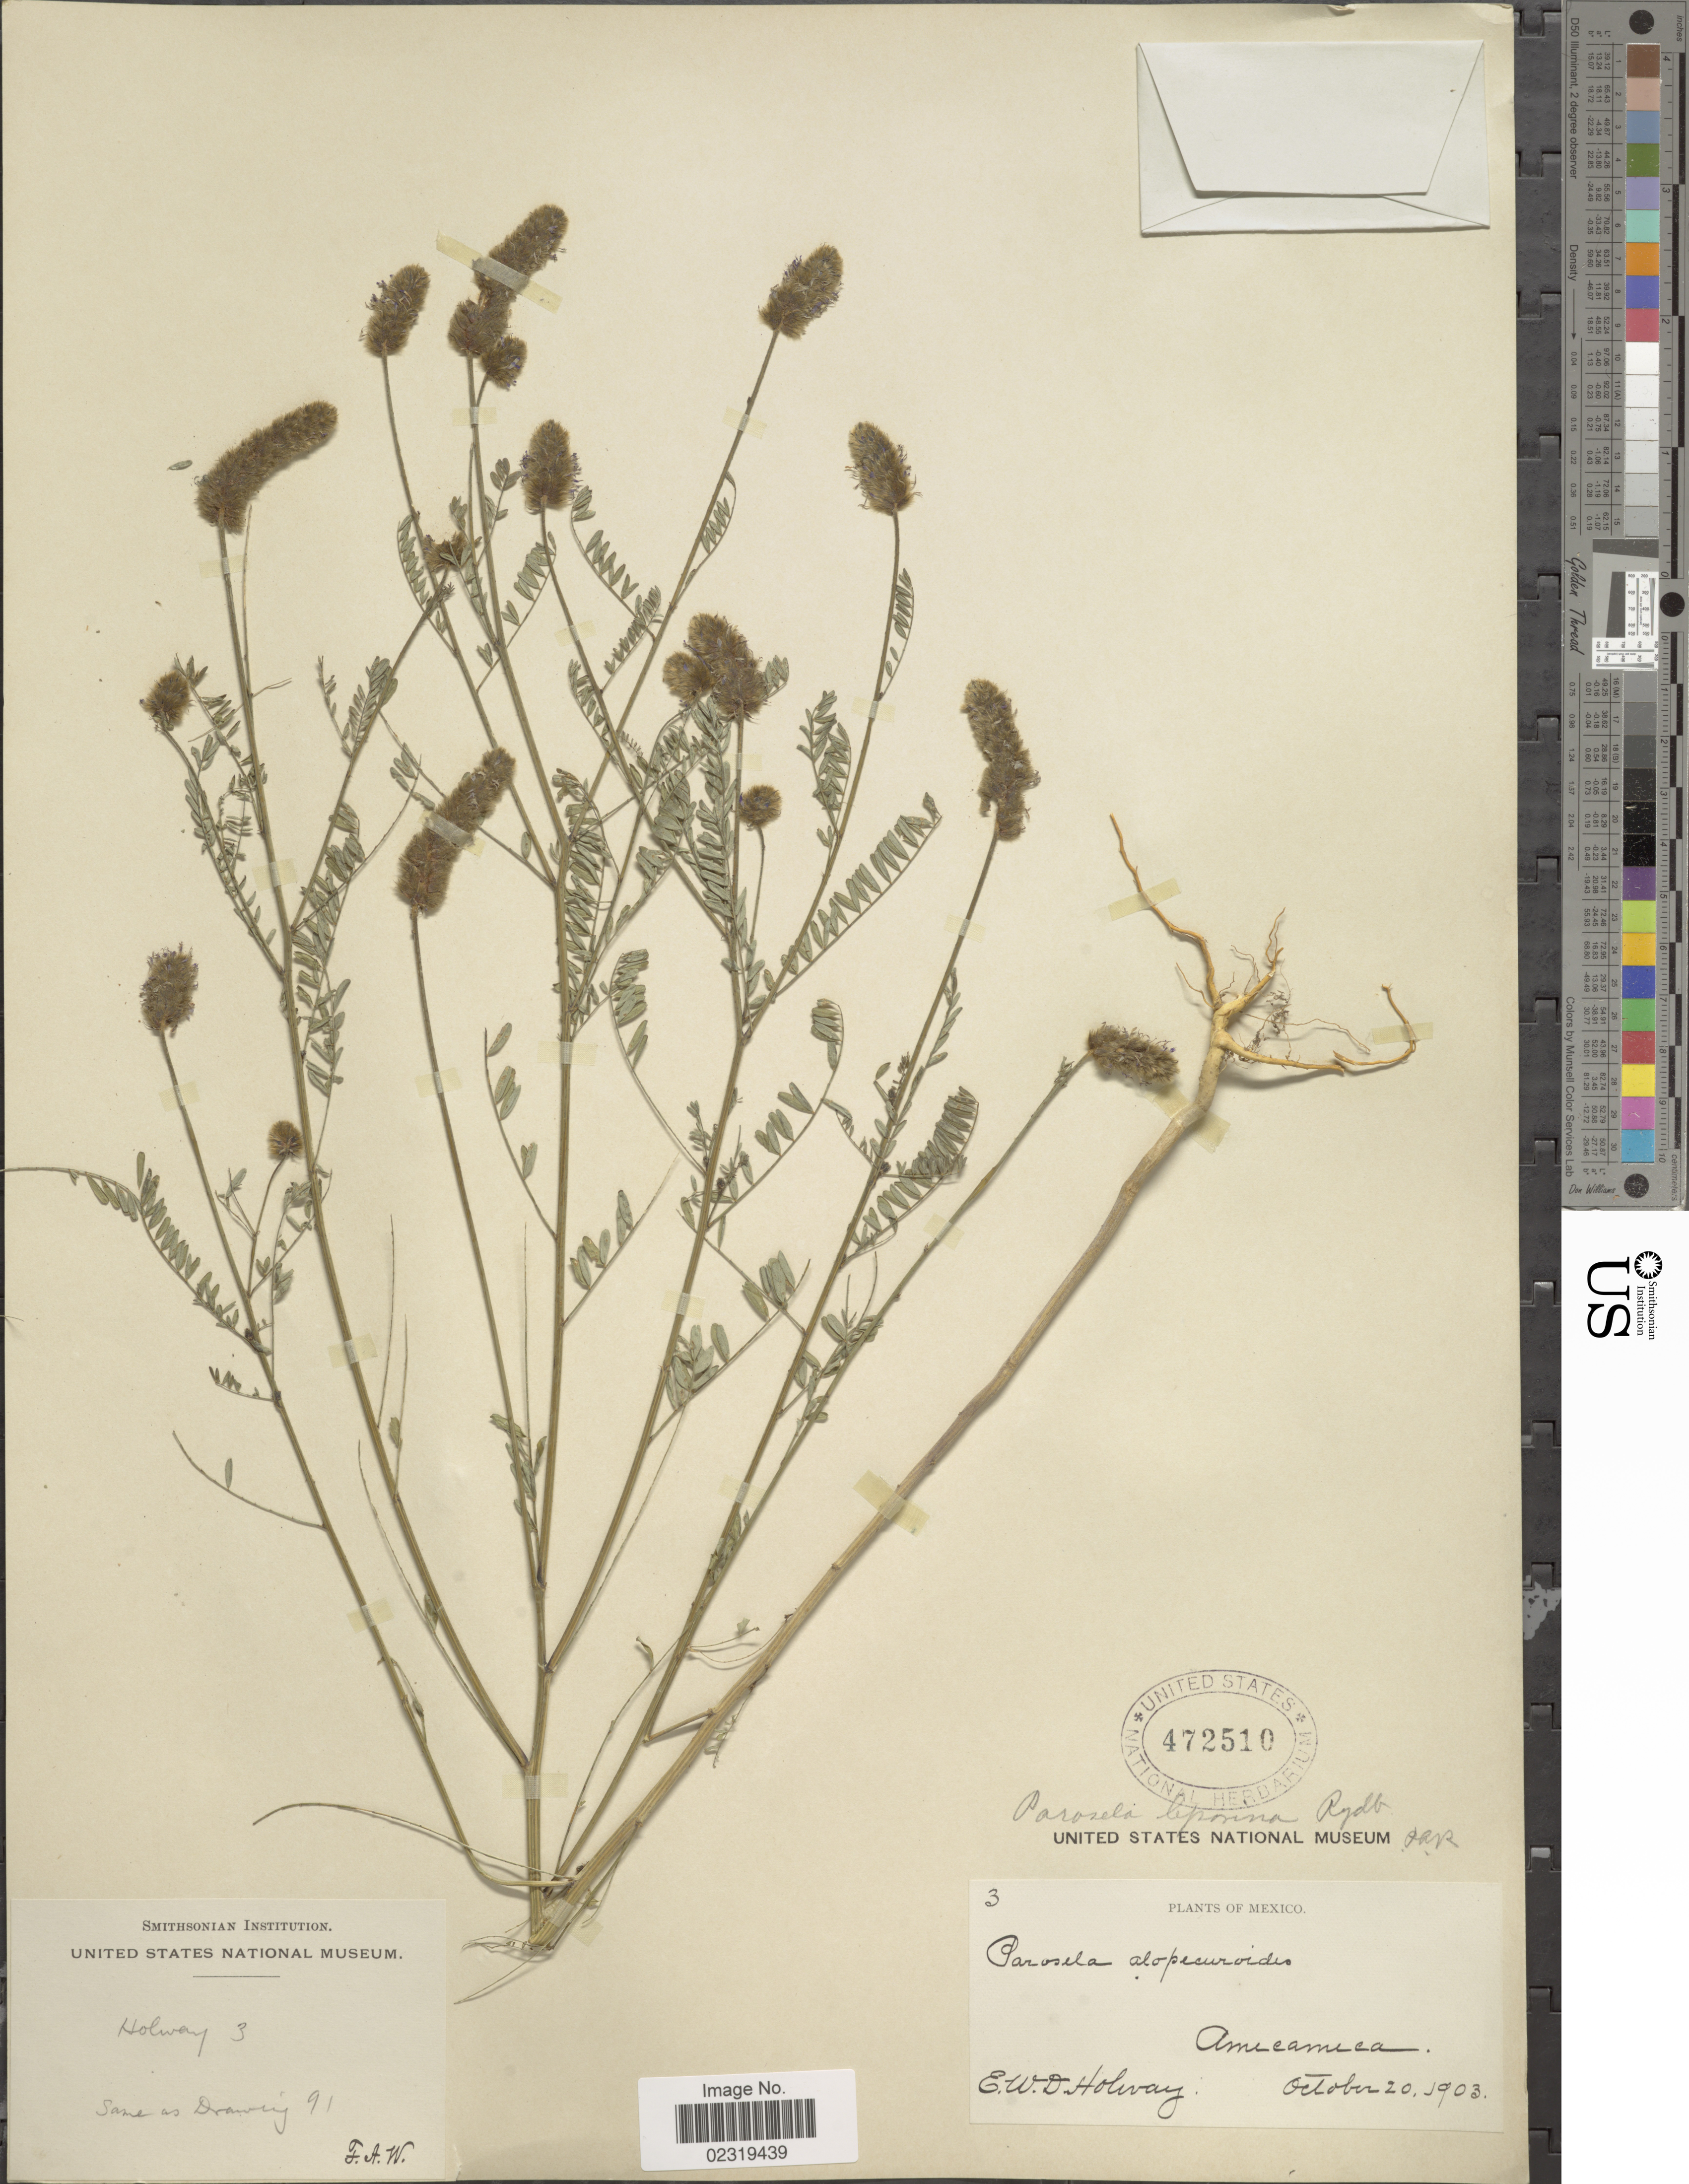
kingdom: Plantae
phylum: Tracheophyta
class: Magnoliopsida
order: Fabales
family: Fabaceae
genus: Dalea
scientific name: Dalea leporina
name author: (Aiton) Bullock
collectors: E. W. D. Holway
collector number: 3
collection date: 1903-10-20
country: Mexico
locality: Amecameca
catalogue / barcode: US 472510